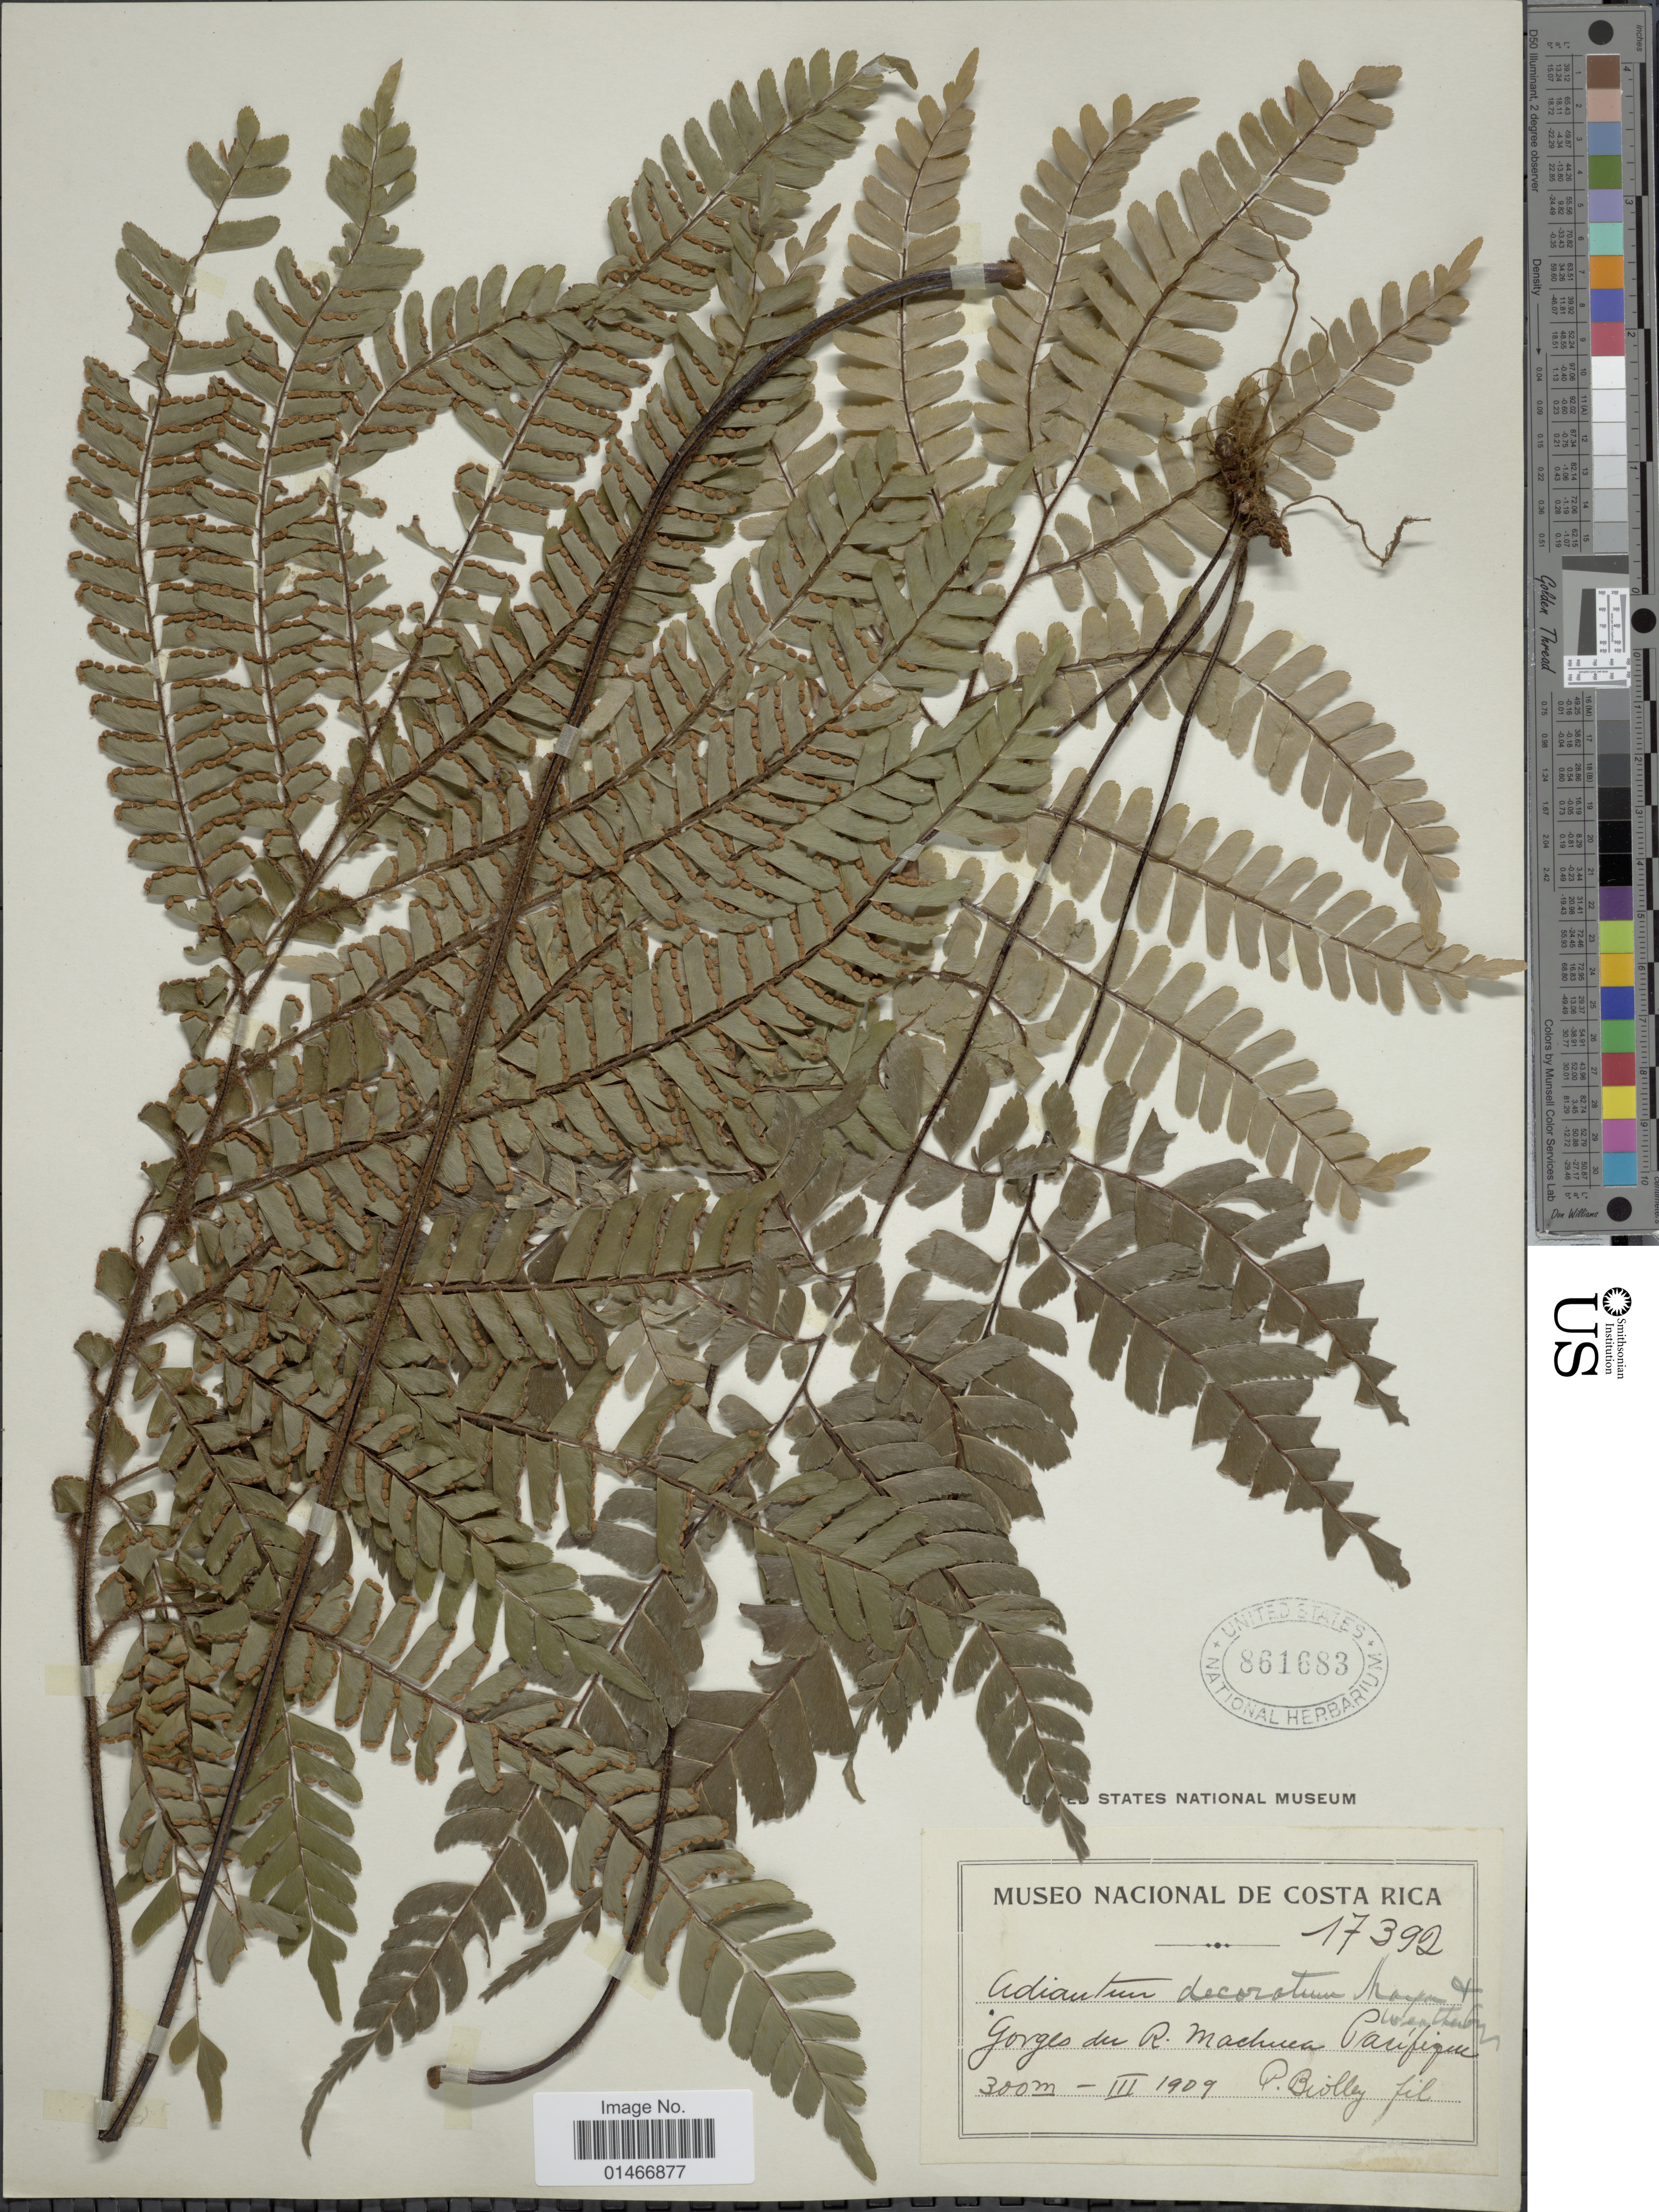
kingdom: Plantae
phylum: Tracheophyta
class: Polypodiopsida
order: Polypodiales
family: Pteridaceae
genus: Adiantum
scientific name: Adiantum decoratum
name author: Maxon & Weath.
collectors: P. Biolley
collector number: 17392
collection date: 1909-03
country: Costa Rica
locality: Gorges du R. Machuca Pacifique.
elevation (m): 300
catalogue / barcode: US 861683